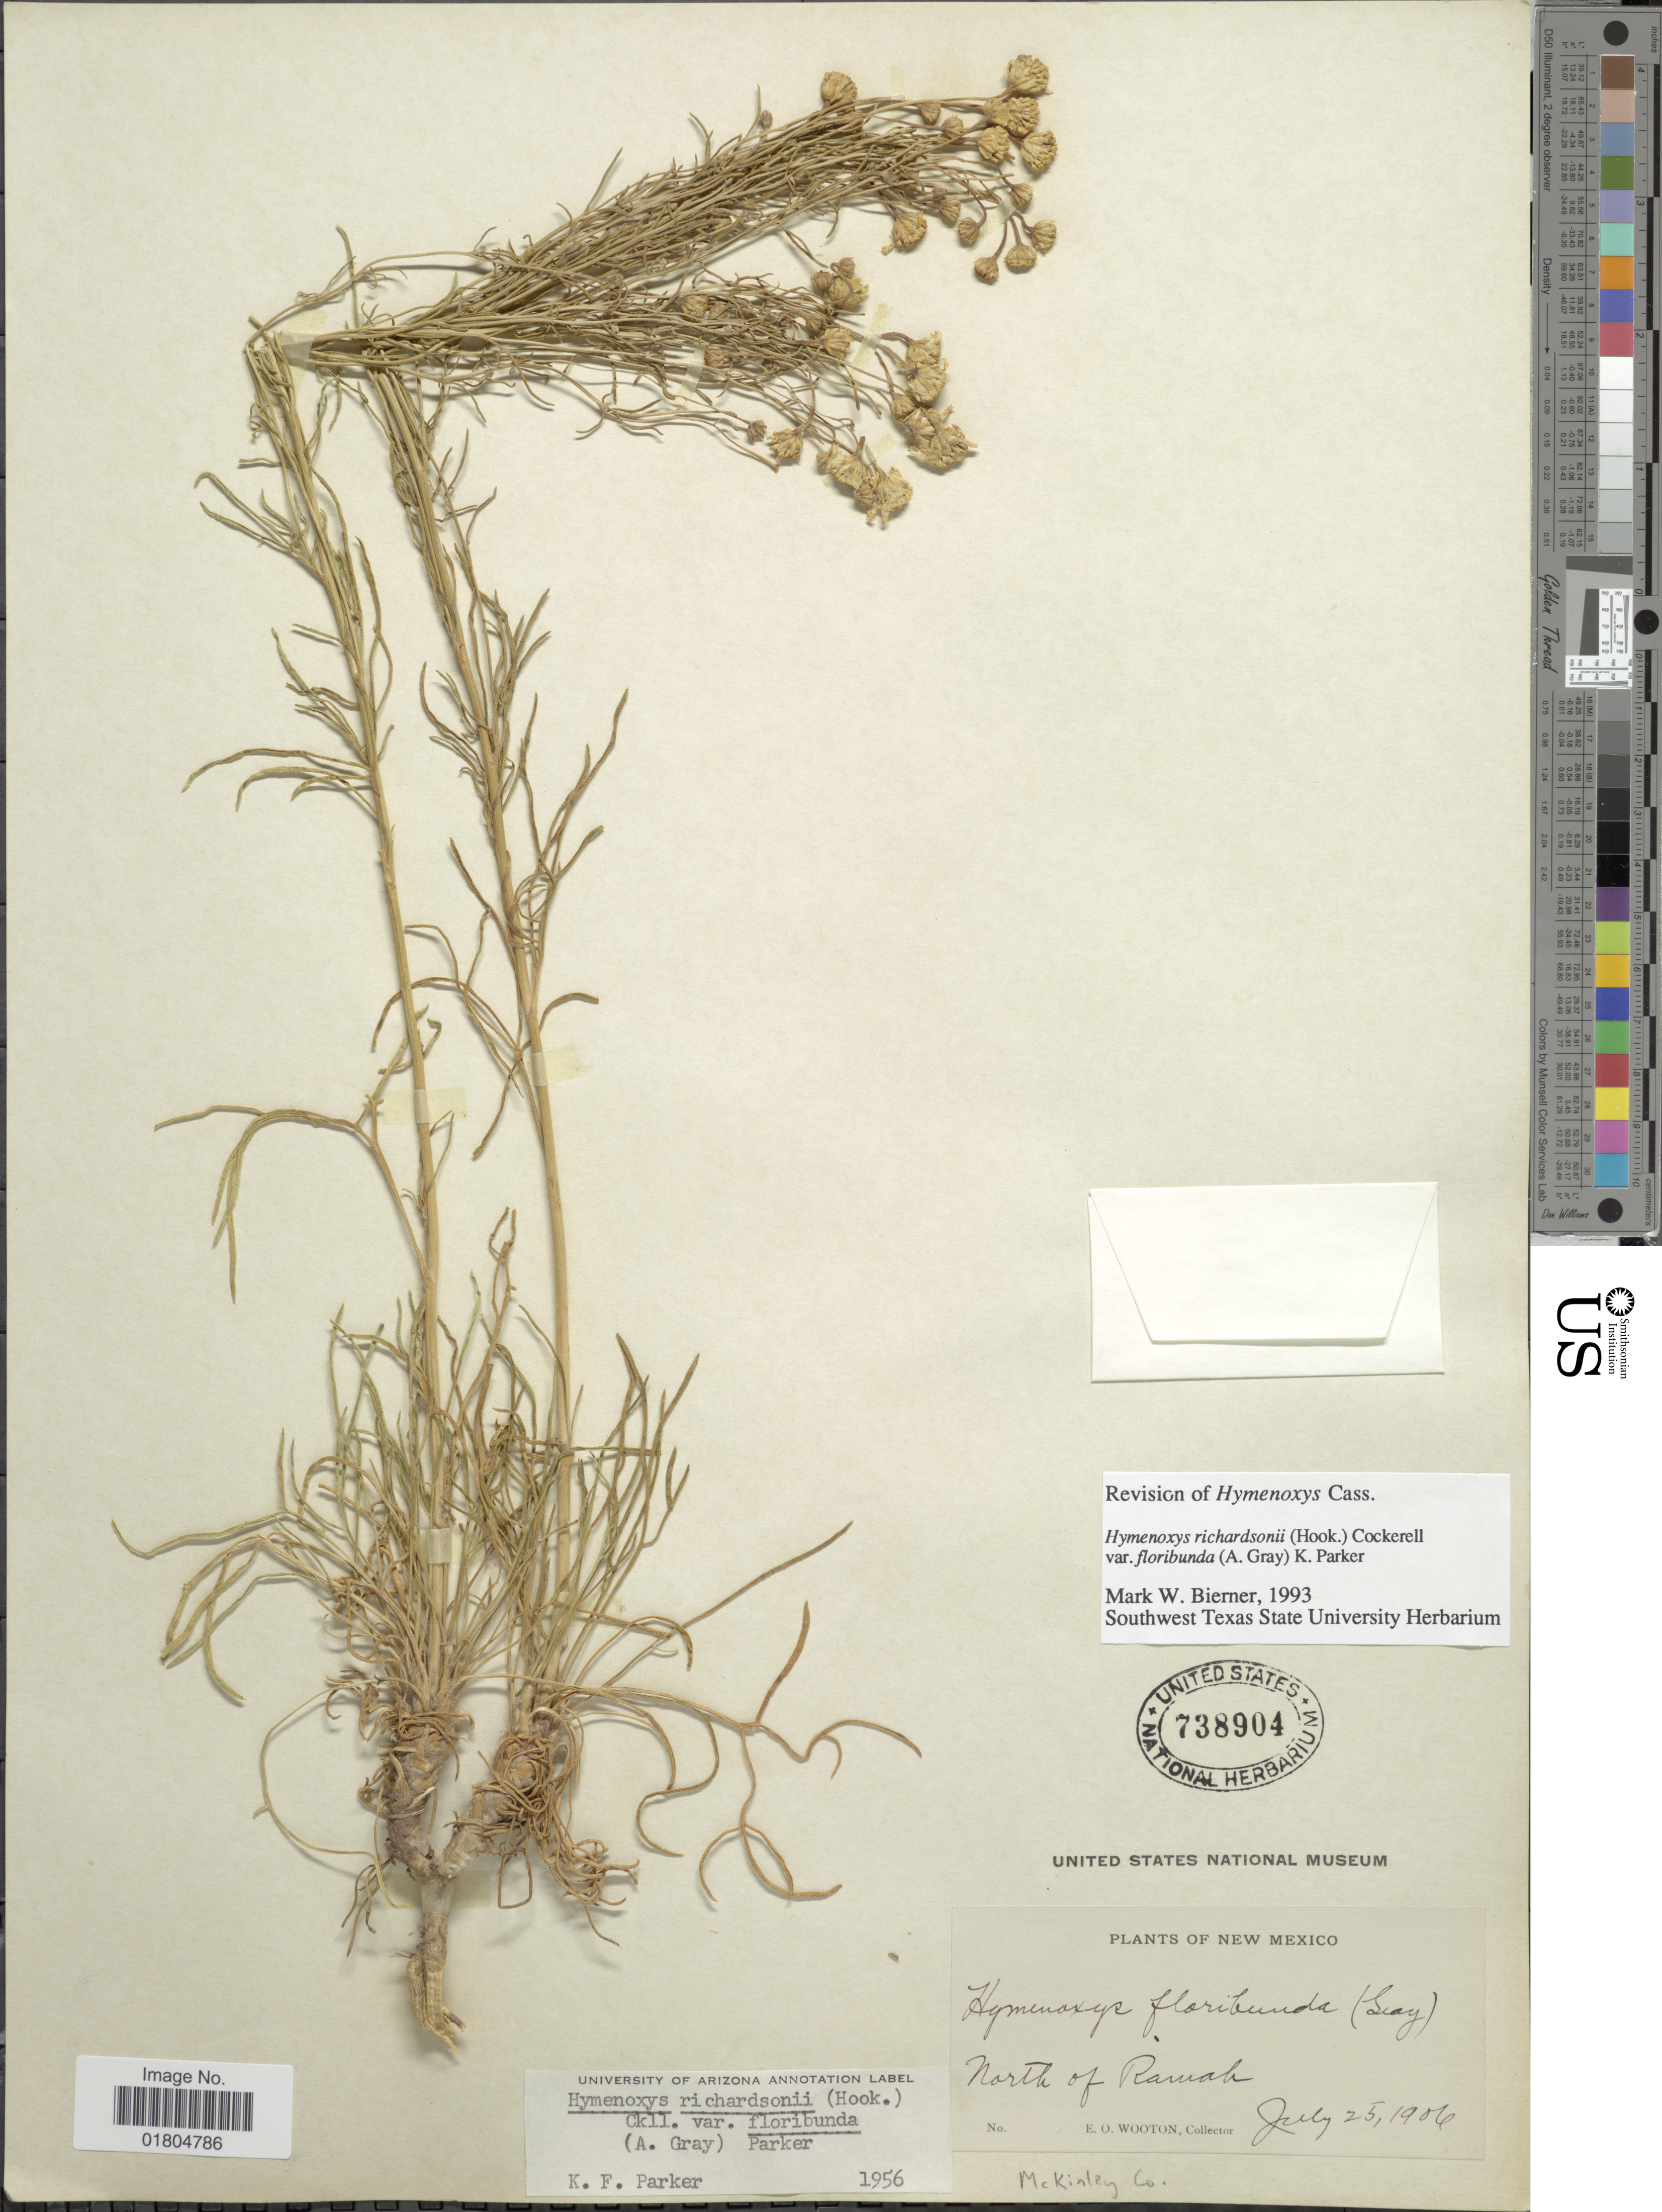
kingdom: Plantae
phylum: Tracheophyta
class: Magnoliopsida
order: Asterales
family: Asteraceae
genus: Hymenoxys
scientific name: Hymenoxys richardsonii var. floribunda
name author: (A. Gray) K.F. Parker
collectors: E. O. Wooton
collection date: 1904-07-25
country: United States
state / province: New Mexico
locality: North of Ramah McKinley Co.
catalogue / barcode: US 738904